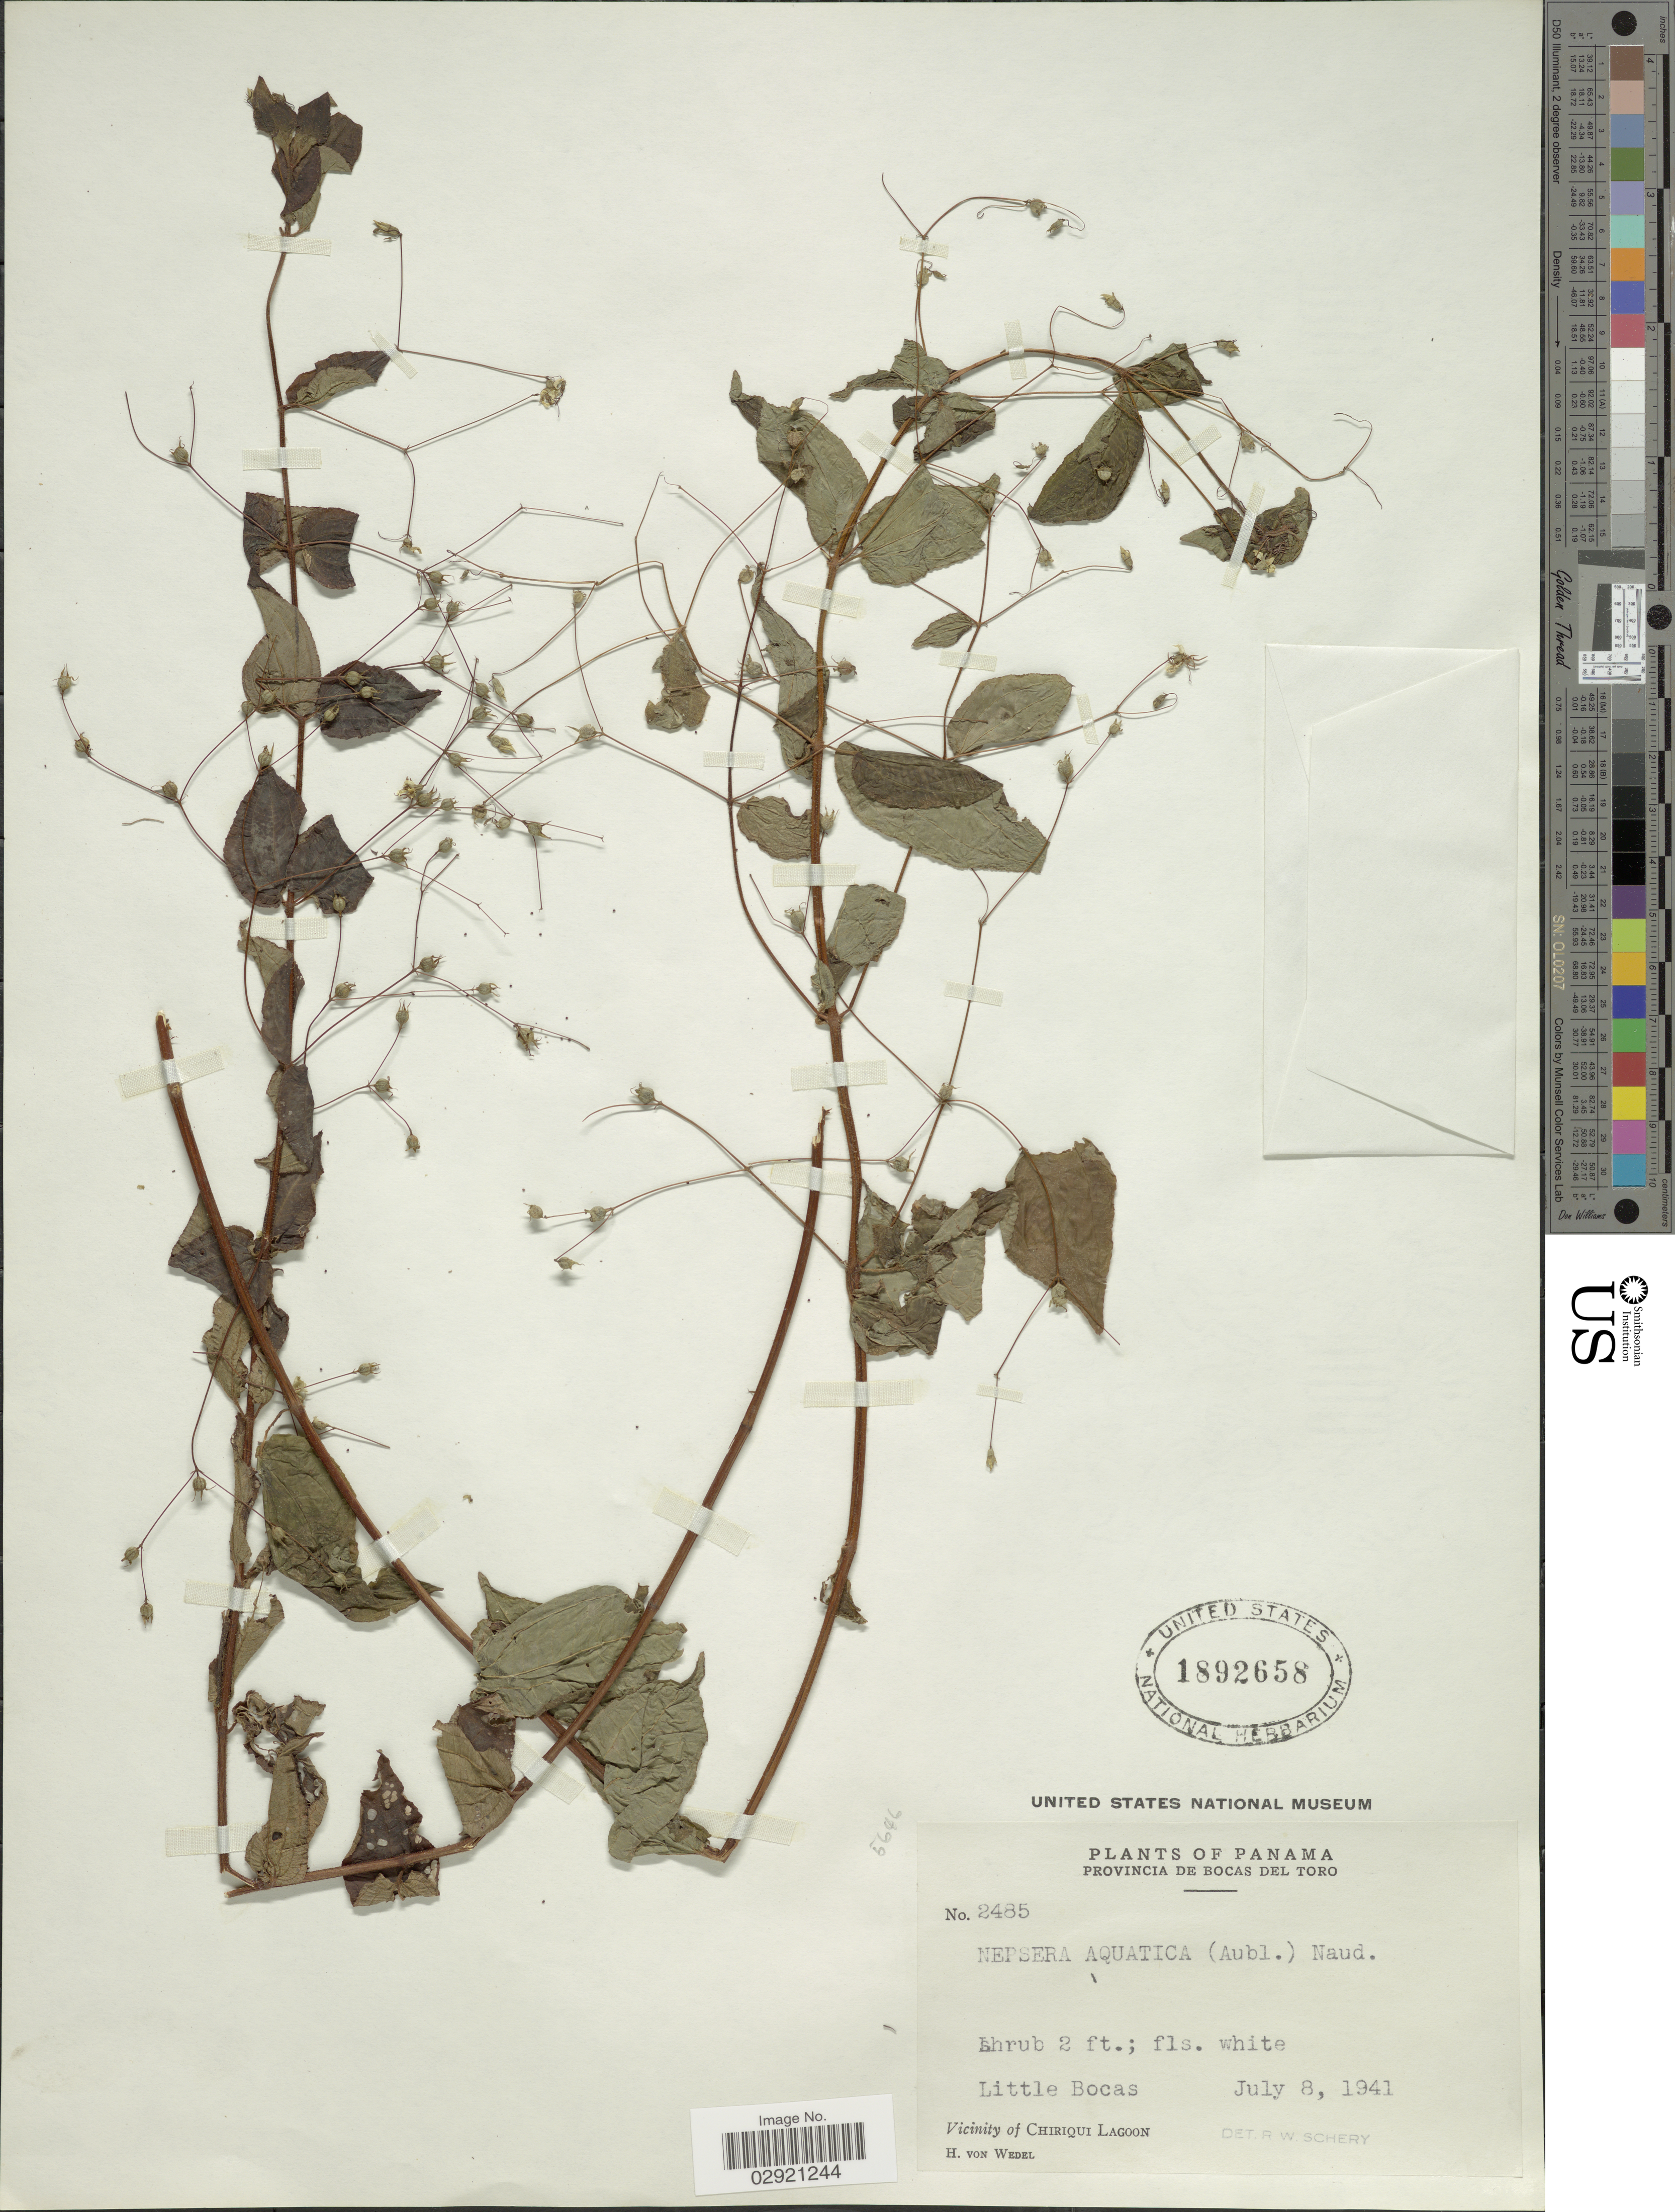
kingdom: Plantae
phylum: Tracheophyta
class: Magnoliopsida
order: Myrtales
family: Melastomataceae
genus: Nepsera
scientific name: Nepsera aquatica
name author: (Aubl.) Naudin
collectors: H. von Wedel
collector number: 2485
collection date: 1941-07-08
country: Panama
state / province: Bocas del Toro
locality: Little Bocas. Vicinity of Chiriqui Lagoon.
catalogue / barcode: US 1892658